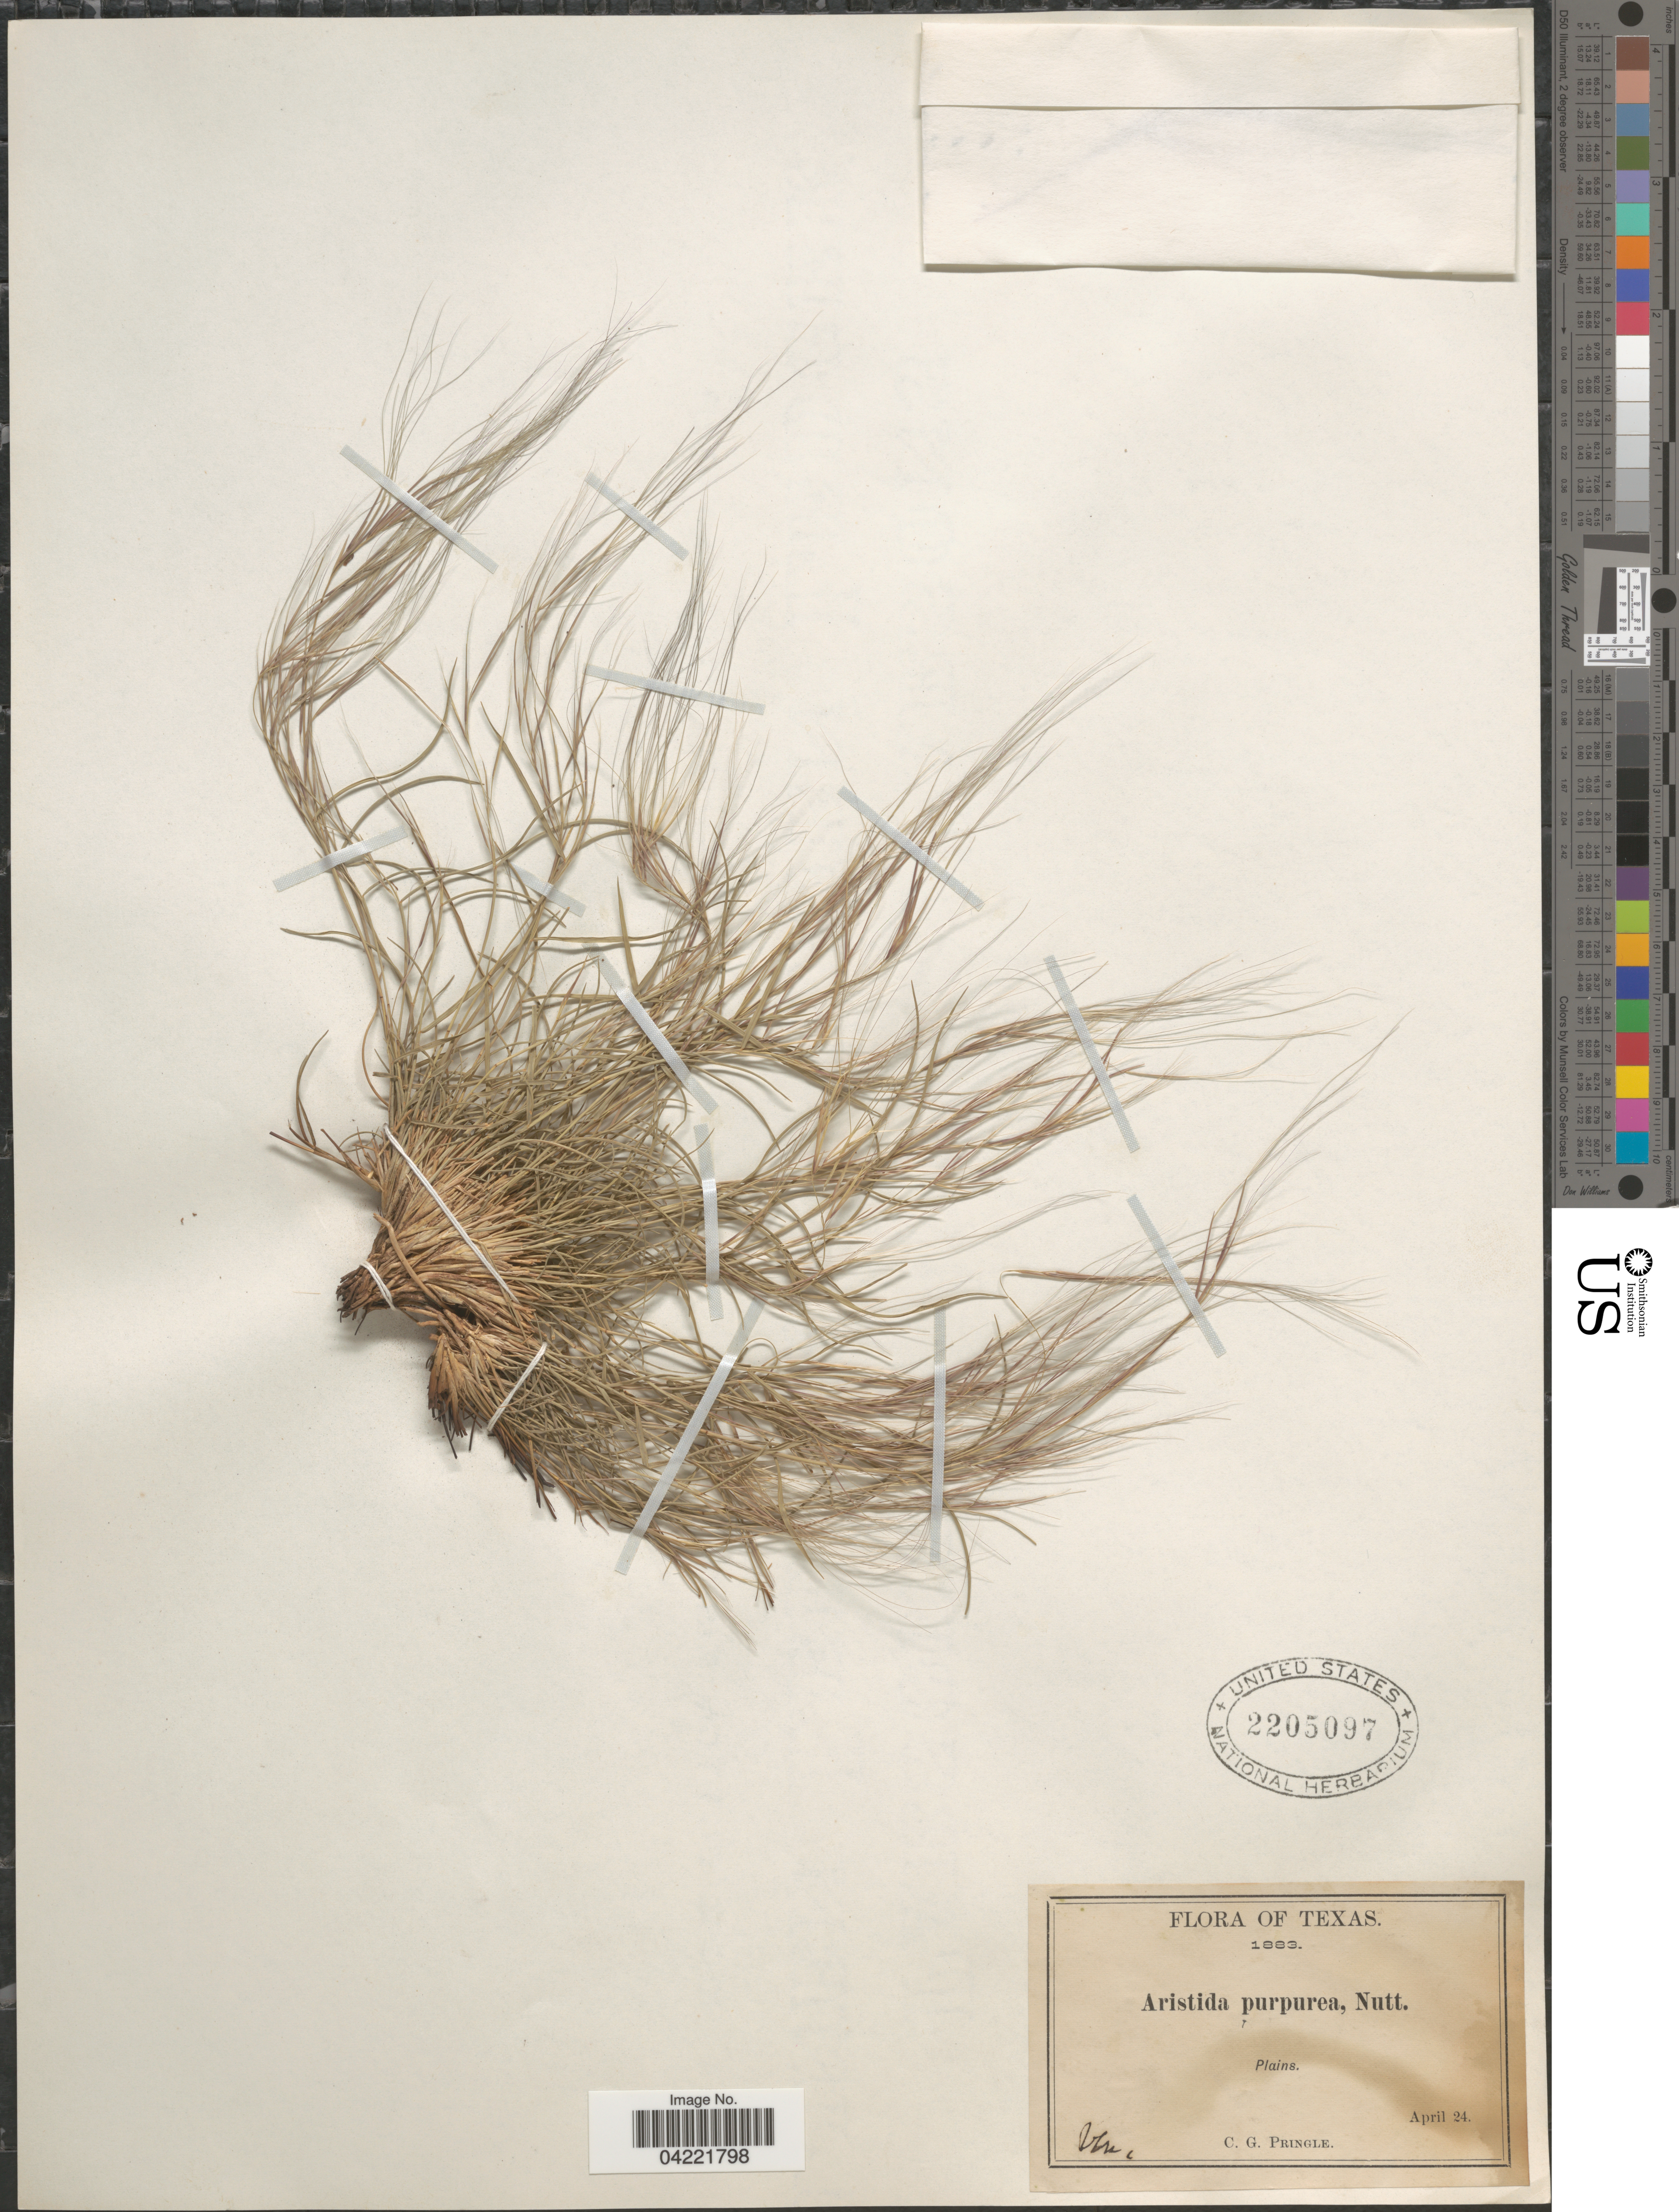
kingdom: Plantae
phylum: Tracheophyta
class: Liliopsida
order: Poales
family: Poaceae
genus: Aristida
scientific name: Aristida purpurea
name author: Nutt.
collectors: C. G. Pringle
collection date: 1883-04-24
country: United States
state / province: Texas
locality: Plains.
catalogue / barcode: US 2205097